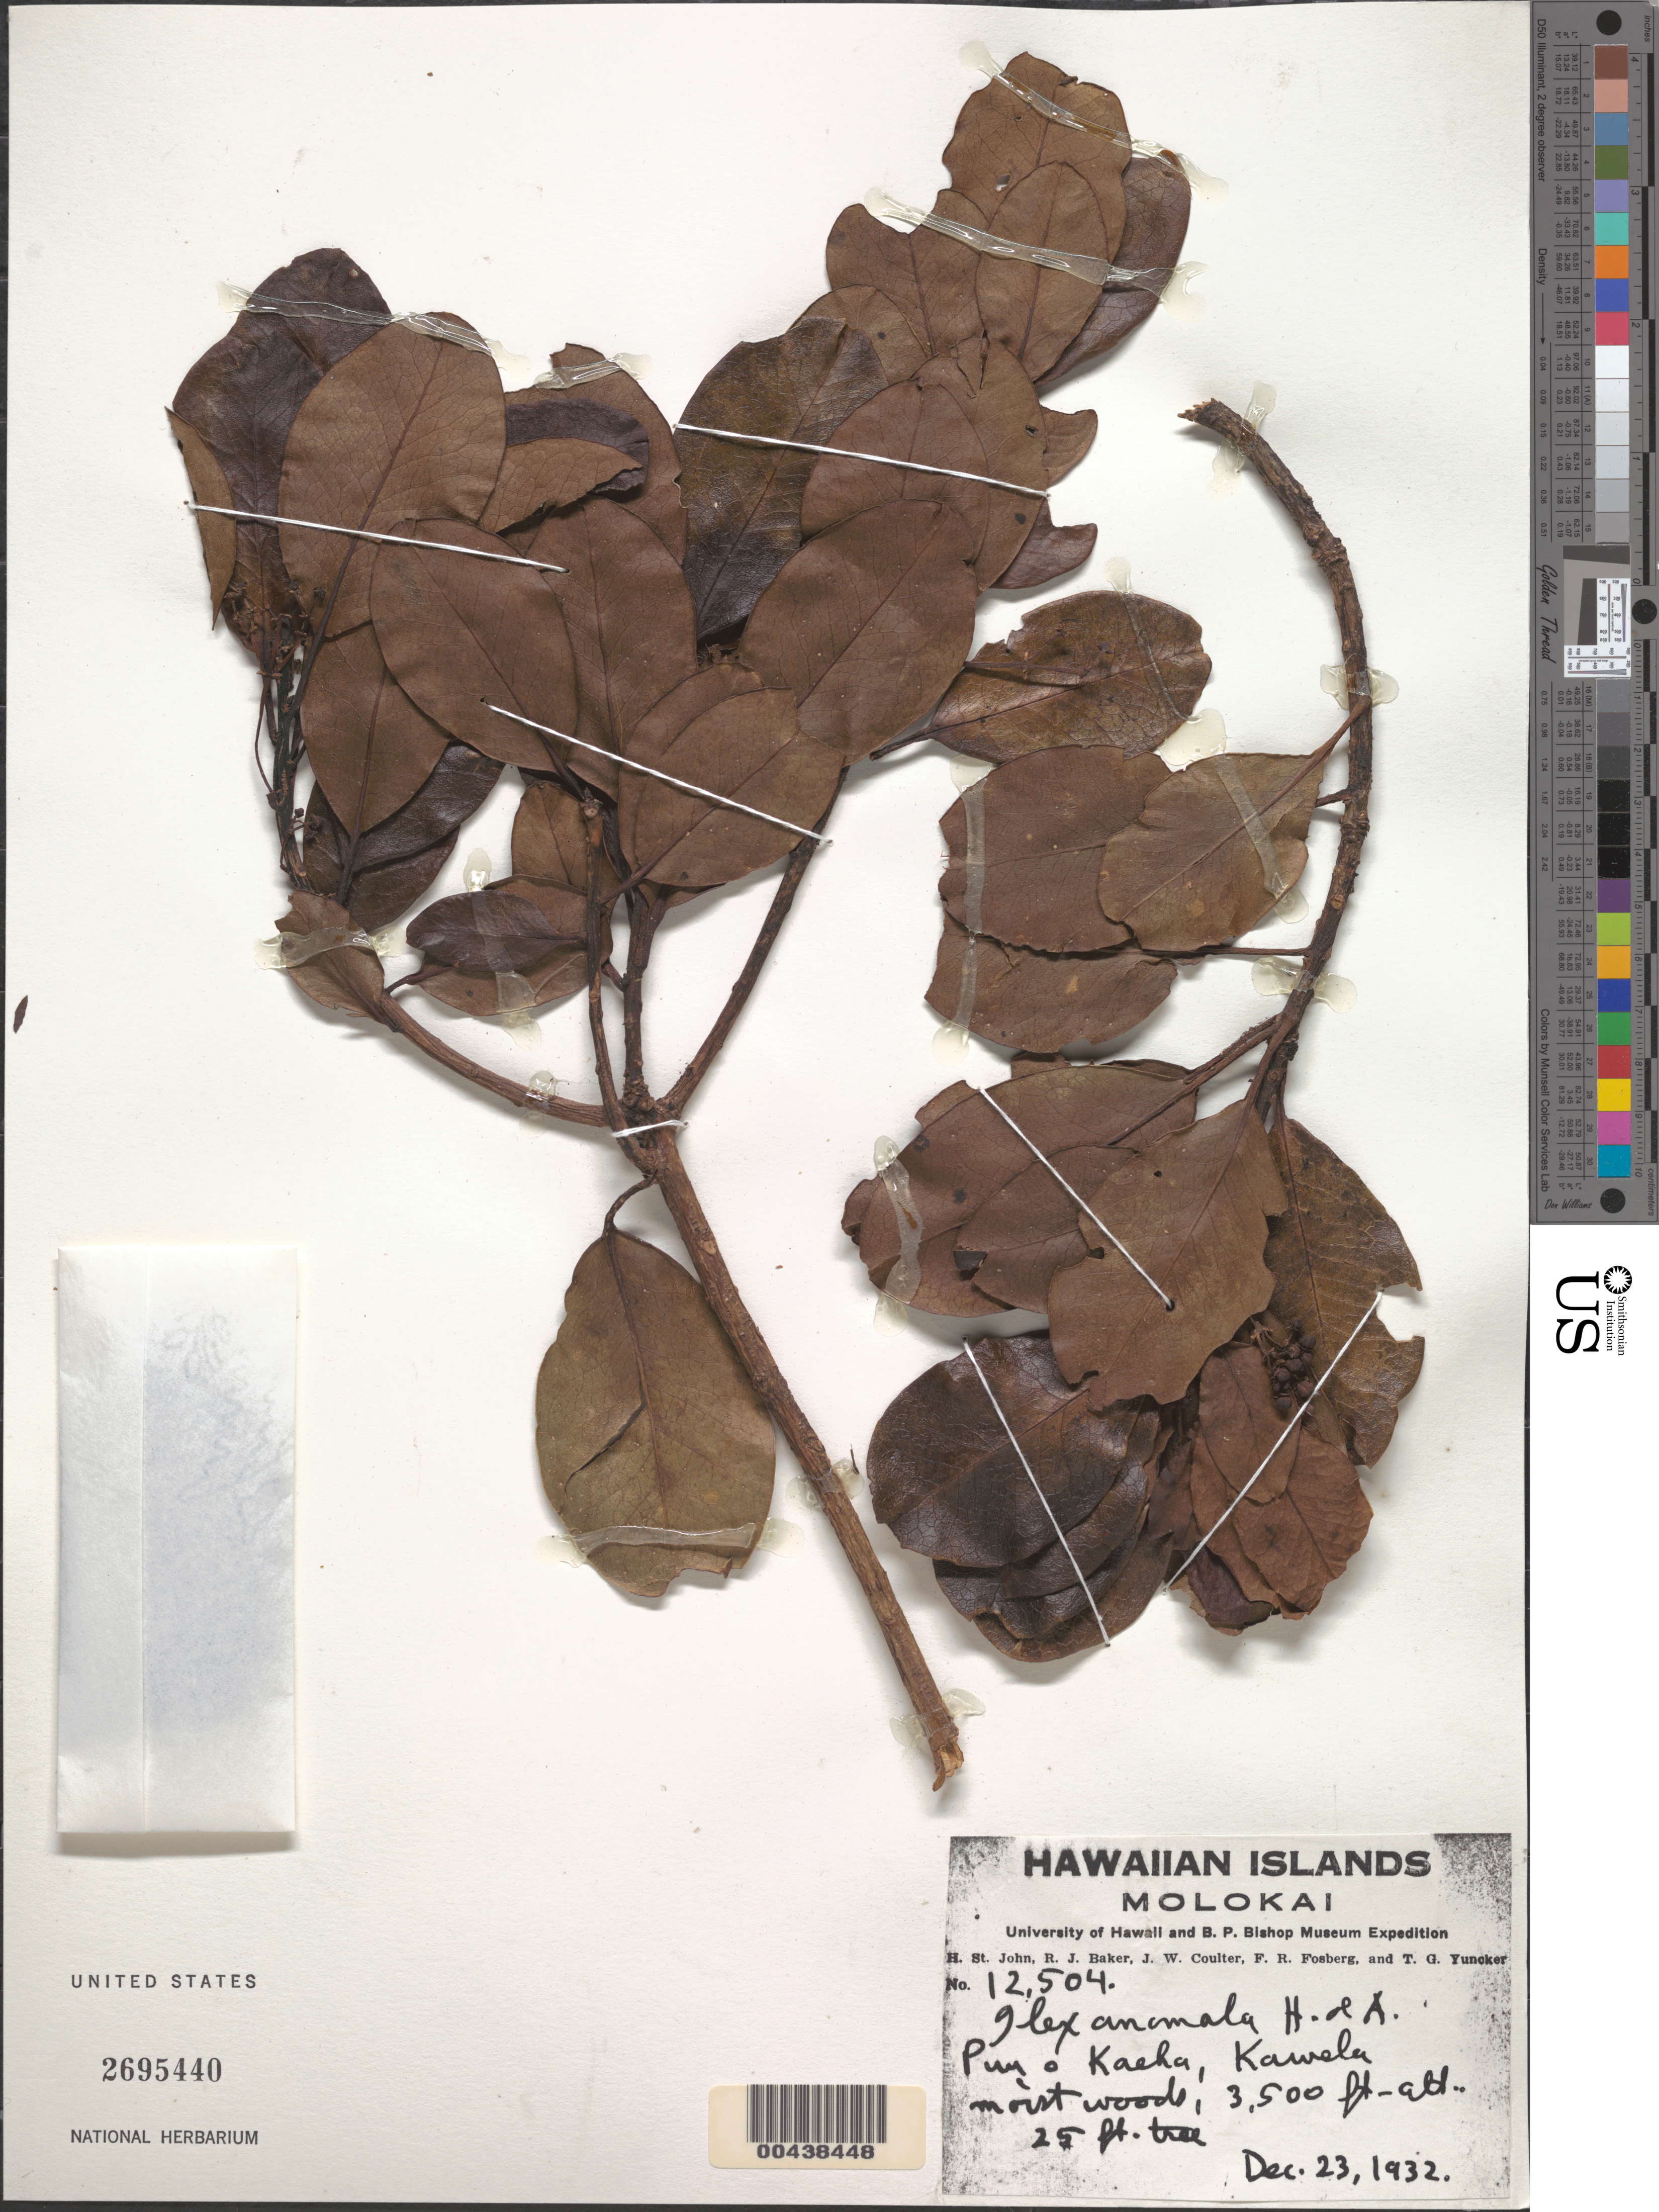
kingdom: Plantae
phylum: Tracheophyta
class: Magnoliopsida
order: Aquifoliales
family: Aquifoliaceae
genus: Ilex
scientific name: Ilex anomala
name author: Hook. & Arn.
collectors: H. St. John, R. J. Baker, J. W. Coulter & F. R. Fosberg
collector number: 12504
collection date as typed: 23 Dec 1932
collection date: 1932-12-23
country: United States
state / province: Hawaii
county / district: Maui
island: Moloka'i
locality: Puu o Kaeha, Kawela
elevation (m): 1067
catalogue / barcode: US 2695440